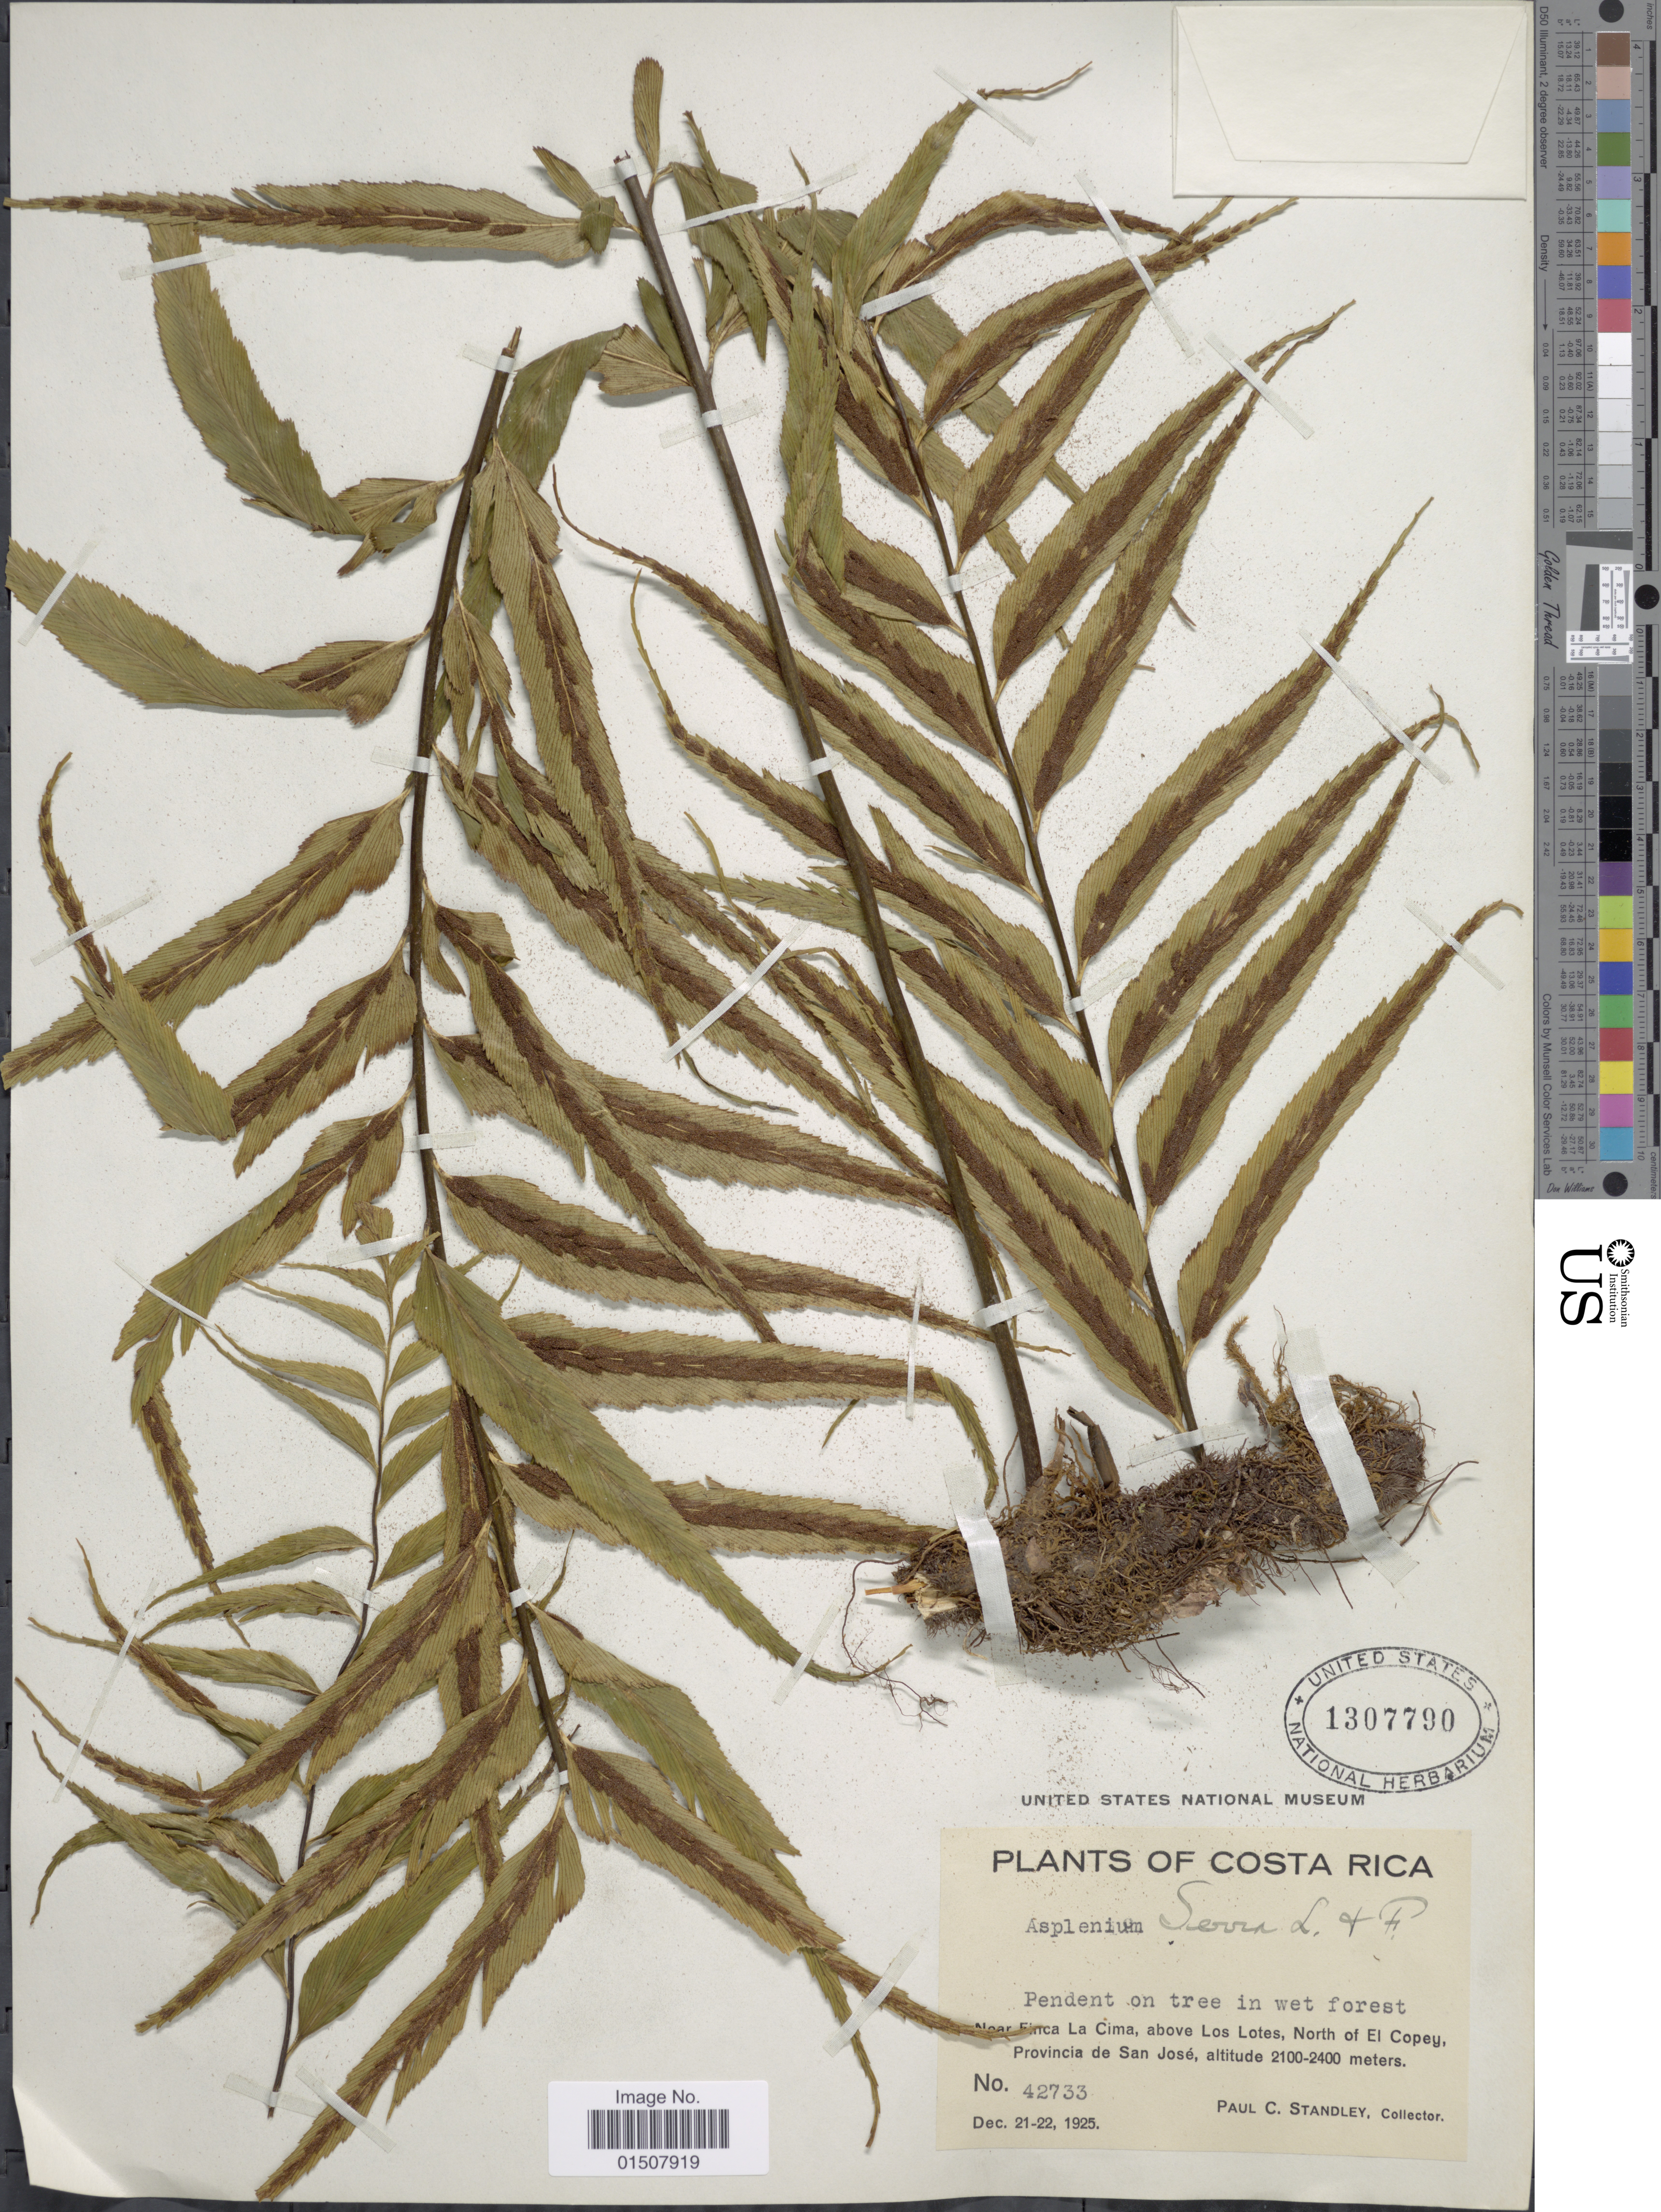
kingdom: Plantae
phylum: Tracheophyta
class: Polypodiopsida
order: Polypodiales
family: Aspleniaceae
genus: Asplenium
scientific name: Asplenium serra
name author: Langsd. & Fisch.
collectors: P. C. Standley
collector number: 42733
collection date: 1925-12-21/1925-12-22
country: Costa Rica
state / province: San José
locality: Near Finca La Cima, above Los Lotes, North of El Copey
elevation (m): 2100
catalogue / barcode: US 1307790